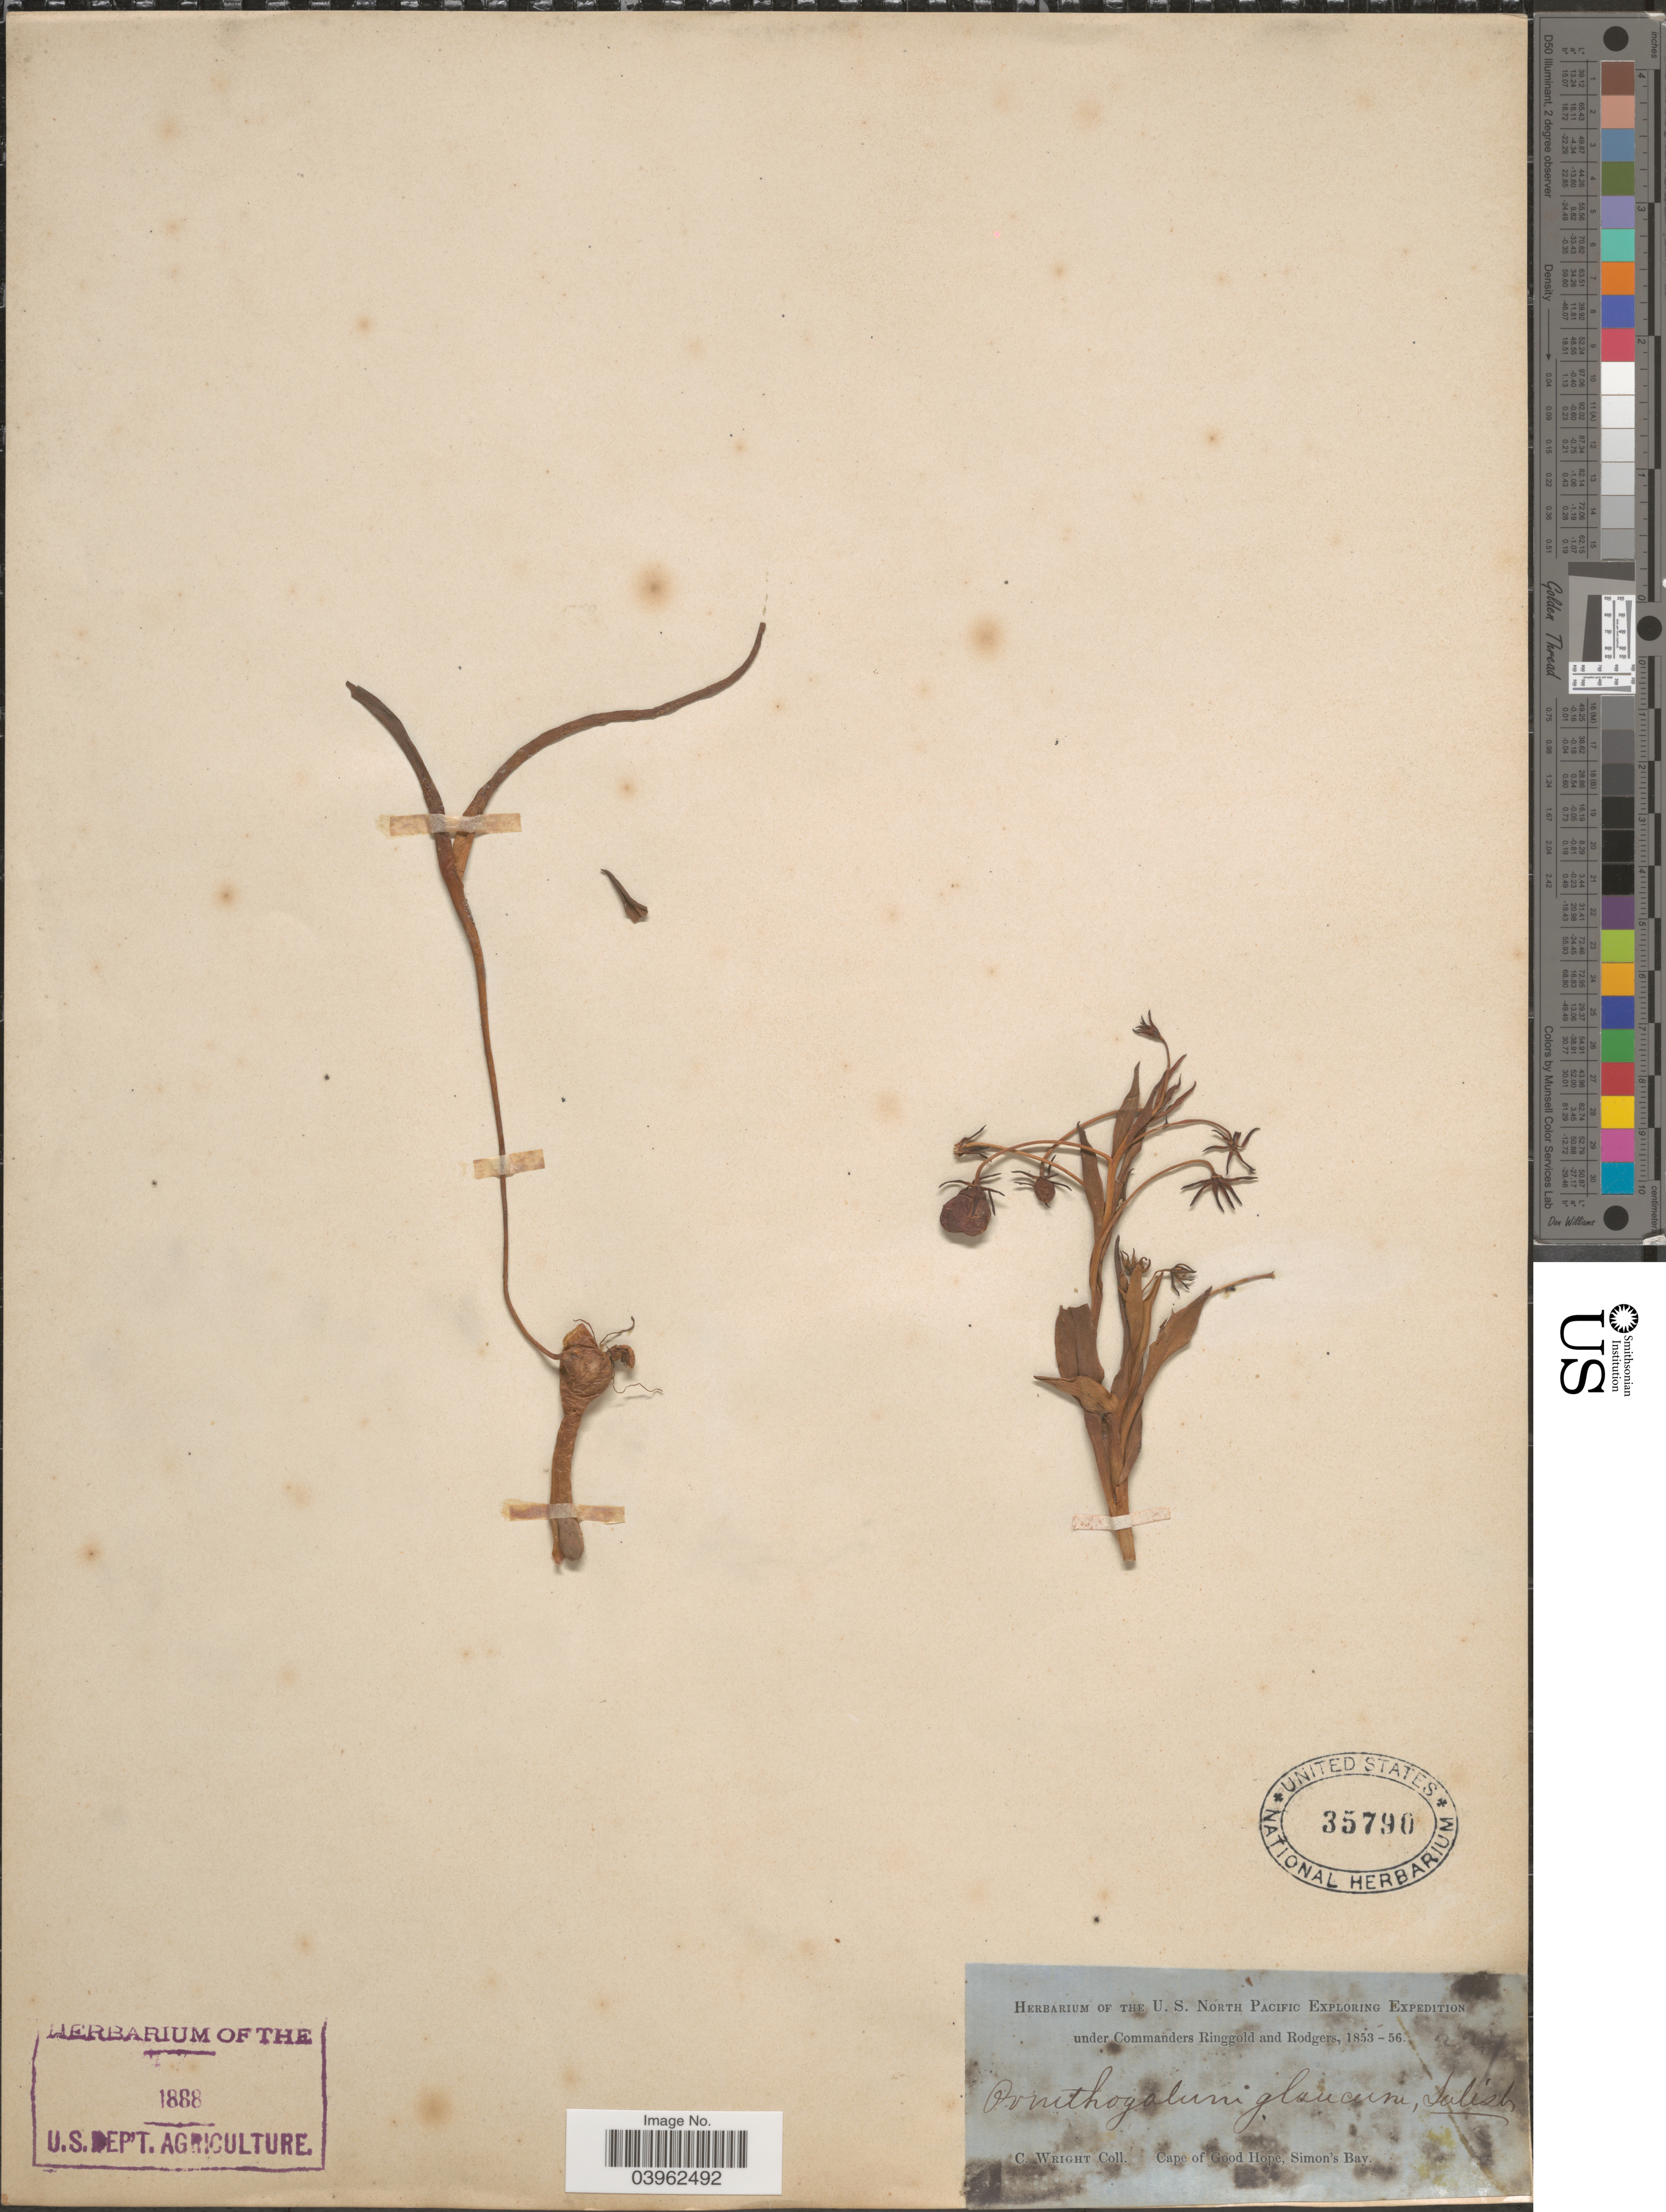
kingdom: Plantae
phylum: Tracheophyta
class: Liliopsida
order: Asparagales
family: Asparagaceae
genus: Ornithogalum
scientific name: Ornithogalum glaucum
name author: Dethard. ex Schult. & Schult. f.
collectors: C. Wright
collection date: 1853/1856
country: South Africa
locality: Cape of Good Hope, Simon's Bay.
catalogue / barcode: US 35790